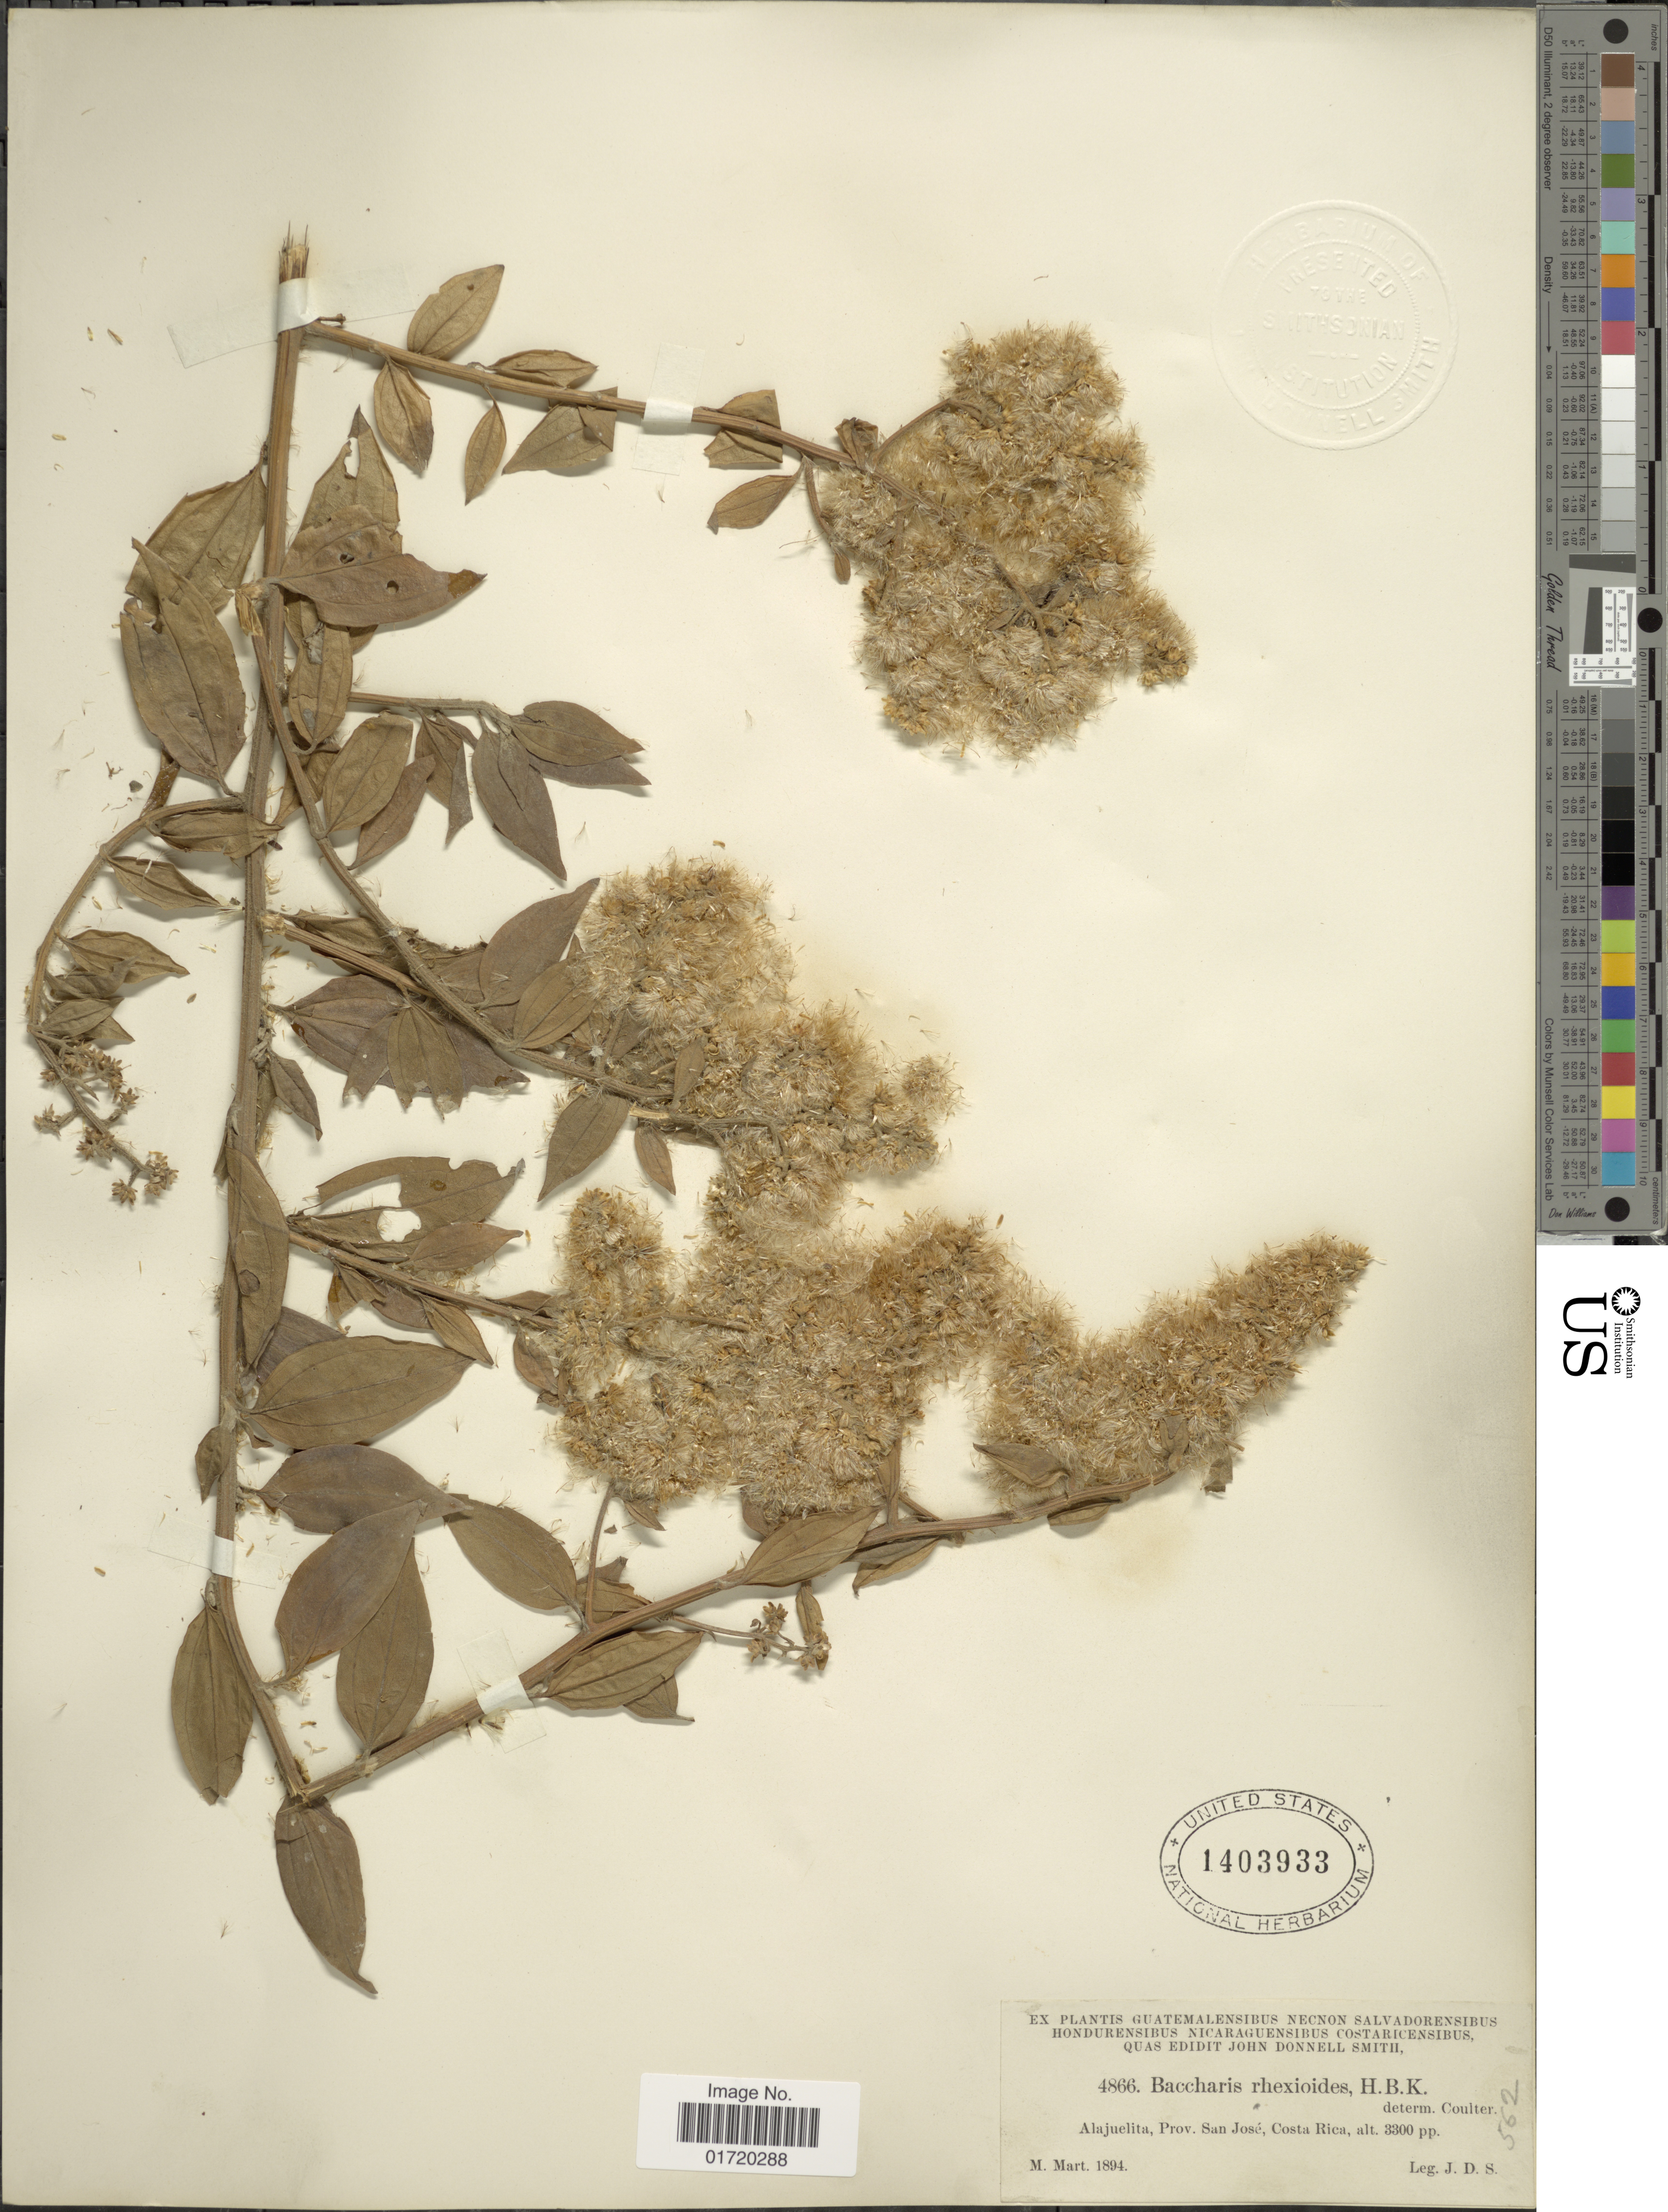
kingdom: Plantae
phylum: Tracheophyta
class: Magnoliopsida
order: Asterales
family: Asteraceae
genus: Baccharis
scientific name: Baccharis trinervis var. rhexioides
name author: (Kunth) Baker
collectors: J. Donnell Smith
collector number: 4866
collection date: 1894-03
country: Costa Rica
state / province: San José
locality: Alajuelita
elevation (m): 1006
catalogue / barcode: US 1403933